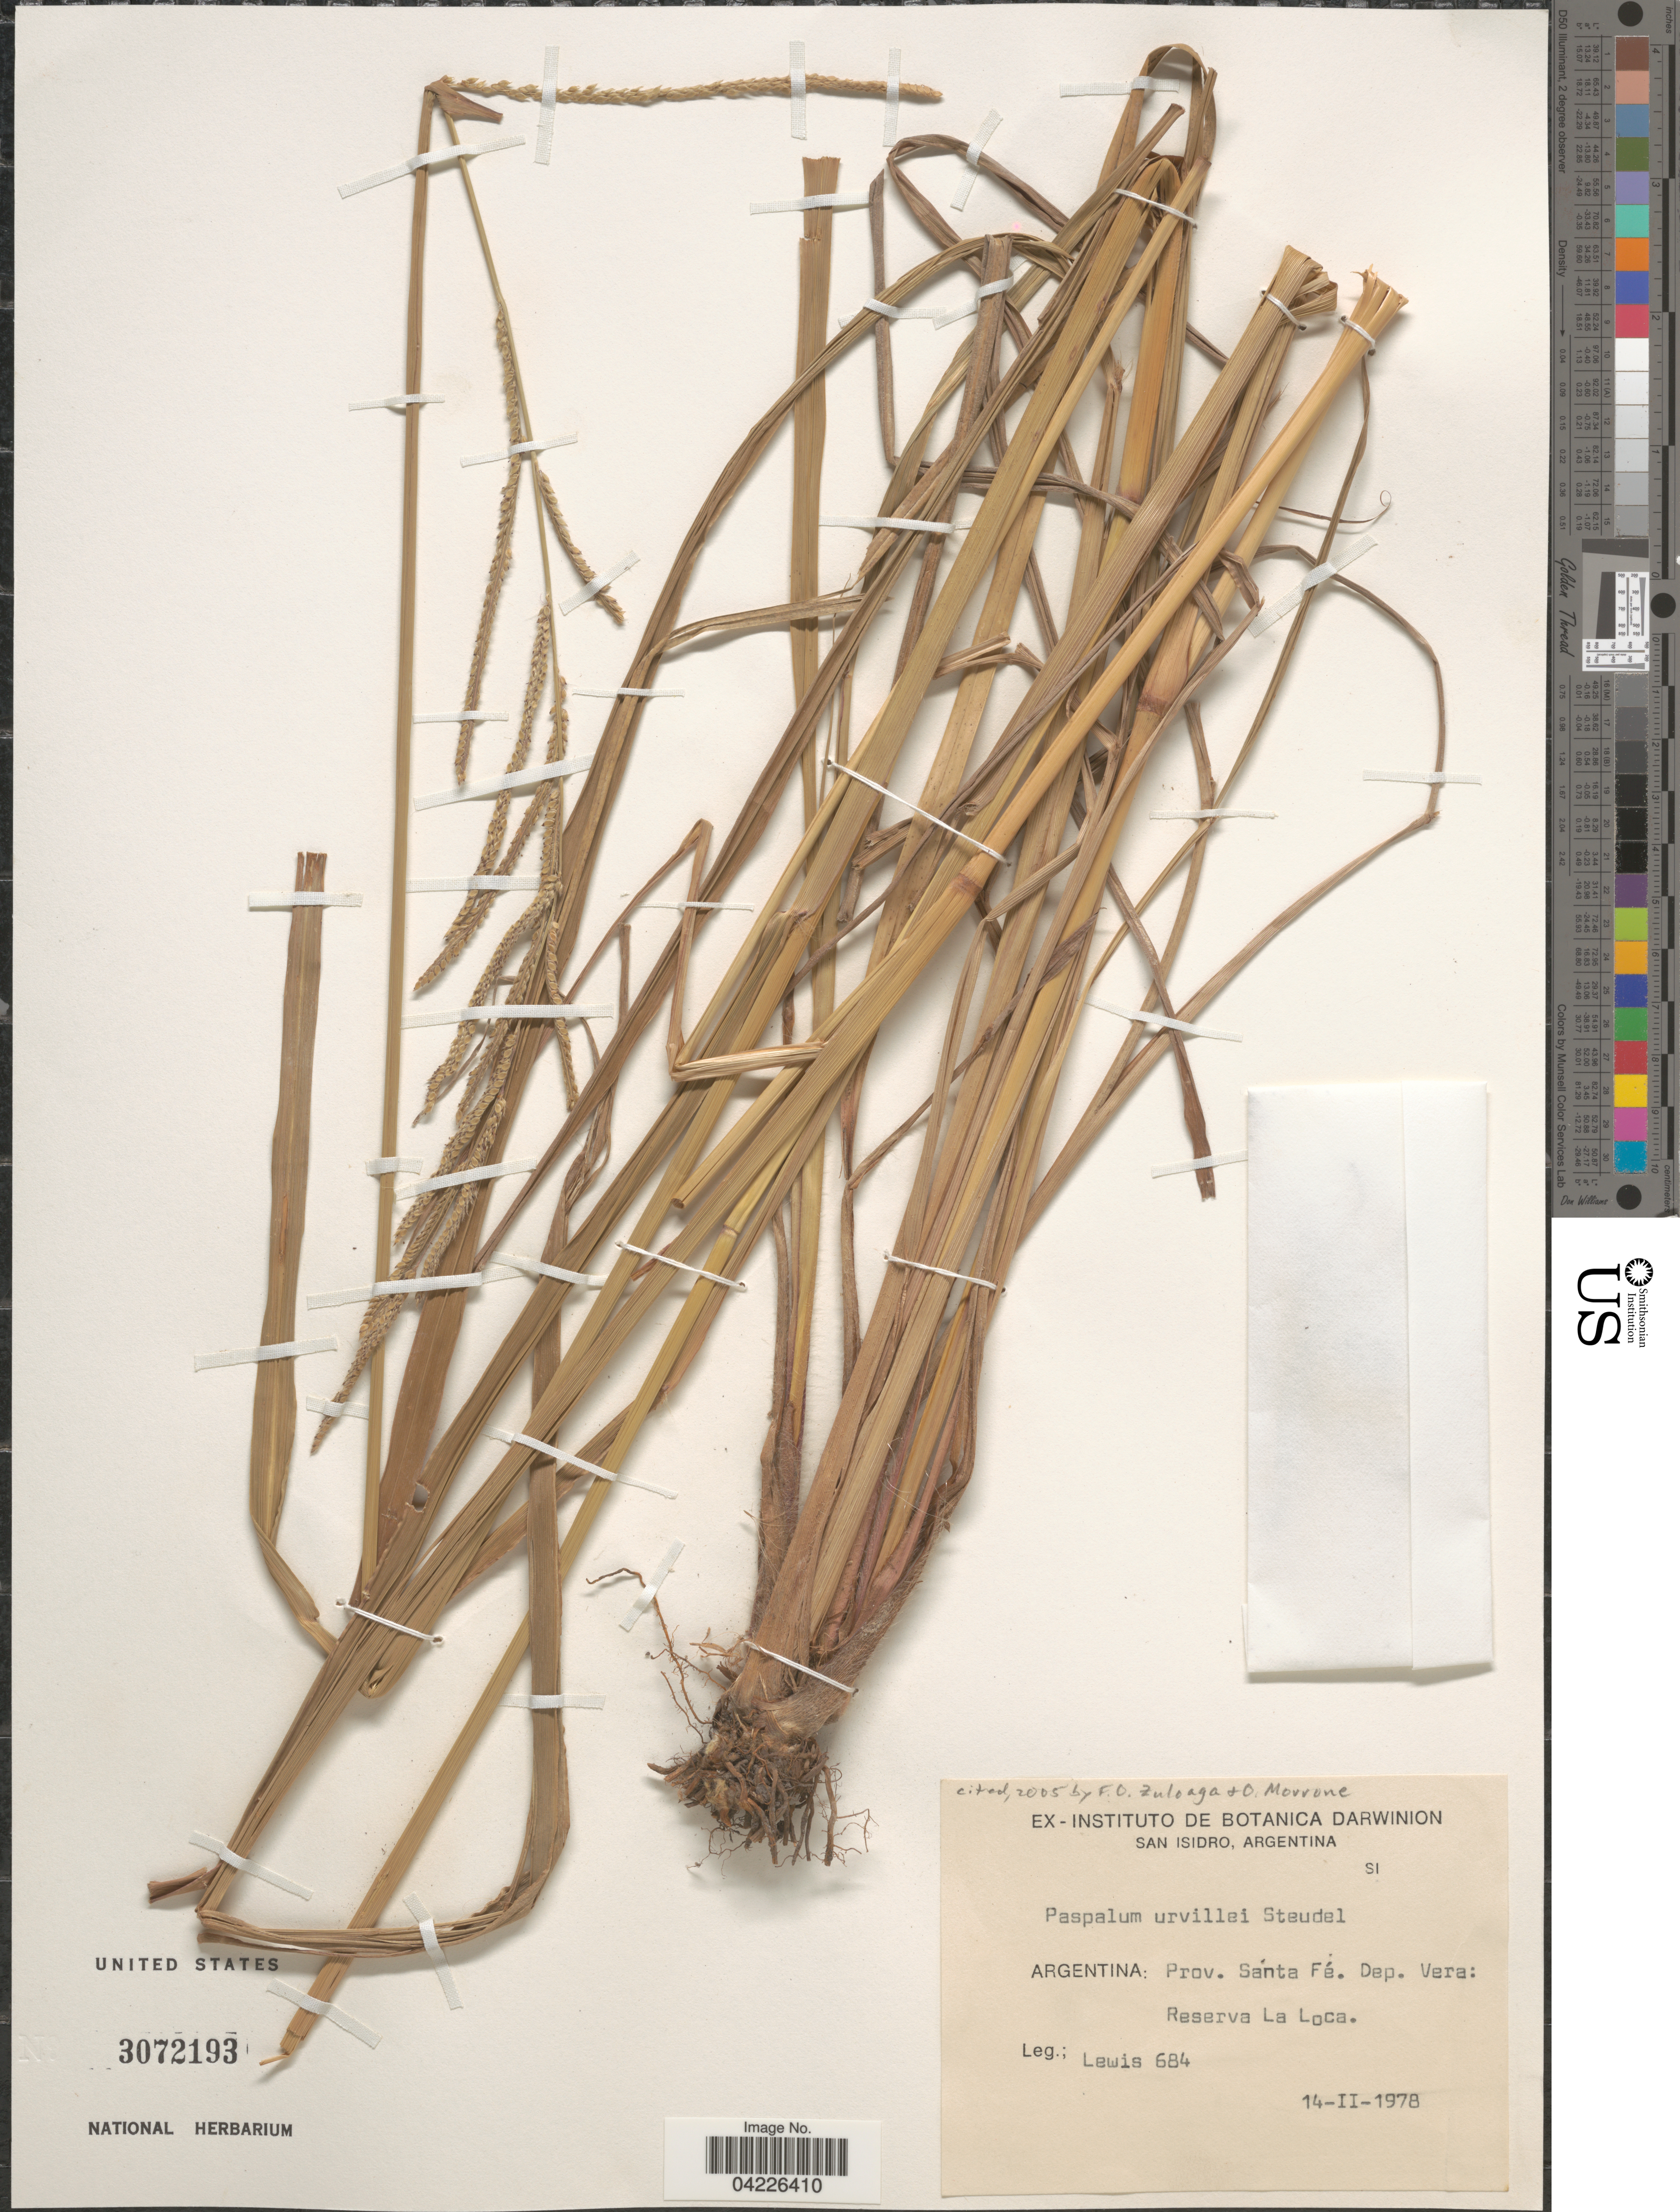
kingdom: Plantae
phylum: Tracheophyta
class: Liliopsida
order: Poales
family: Poaceae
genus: Paspalum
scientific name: Paspalum urvillei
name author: Steud.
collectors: -- Lewis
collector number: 684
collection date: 1978-02-14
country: Argentina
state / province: Santa Fe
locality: Dep. Vera: Reserva La Loca.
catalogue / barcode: US 3072193